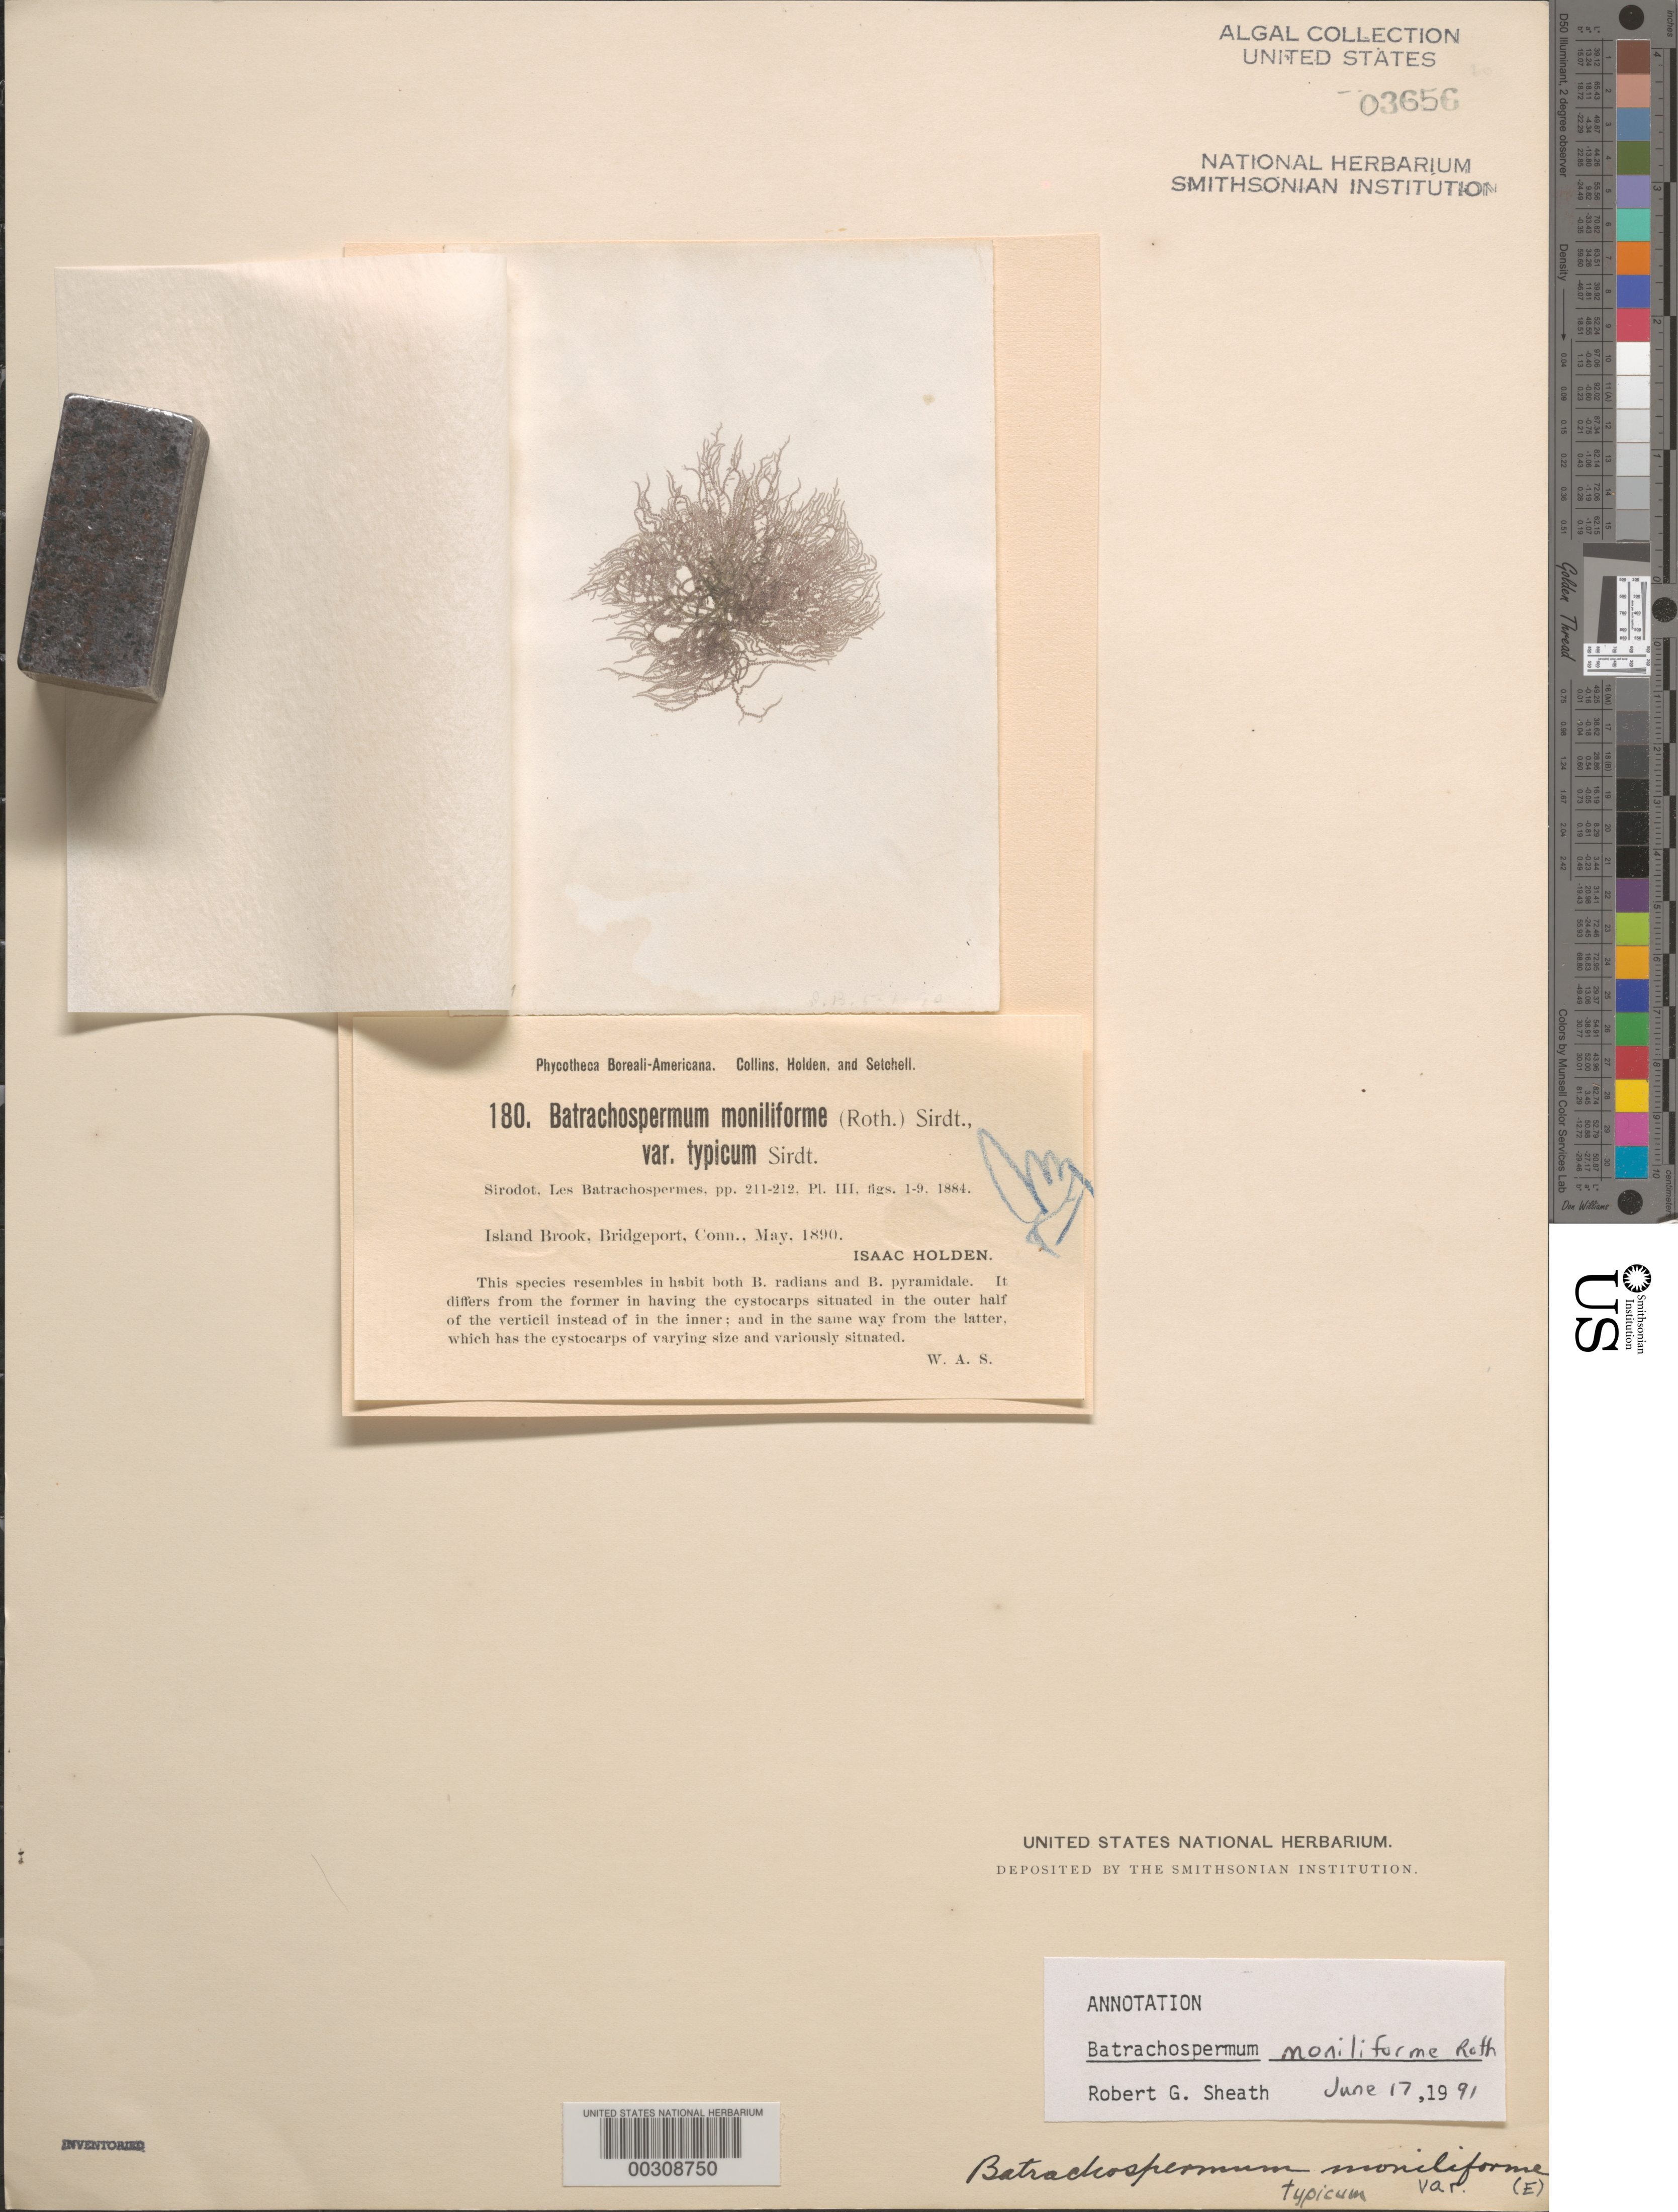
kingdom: Plantae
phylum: Rhodophyta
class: Florideophyceae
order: Batrachospermales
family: Batrachospermaceae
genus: Batrachospermum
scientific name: Batrachospermum gelatinosum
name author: (L.) DC.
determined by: Algae name updating Project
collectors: I. Holden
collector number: PB-A 180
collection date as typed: May 1890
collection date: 1890-05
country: United States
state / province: Connecticut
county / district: Fairfield County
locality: Island Brook, Bridgeport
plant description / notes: Collins, Holden & Setchell, Phycotheca Boreali-Americana, as Batrachospermum moniliforme v. typicum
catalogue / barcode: US 3656